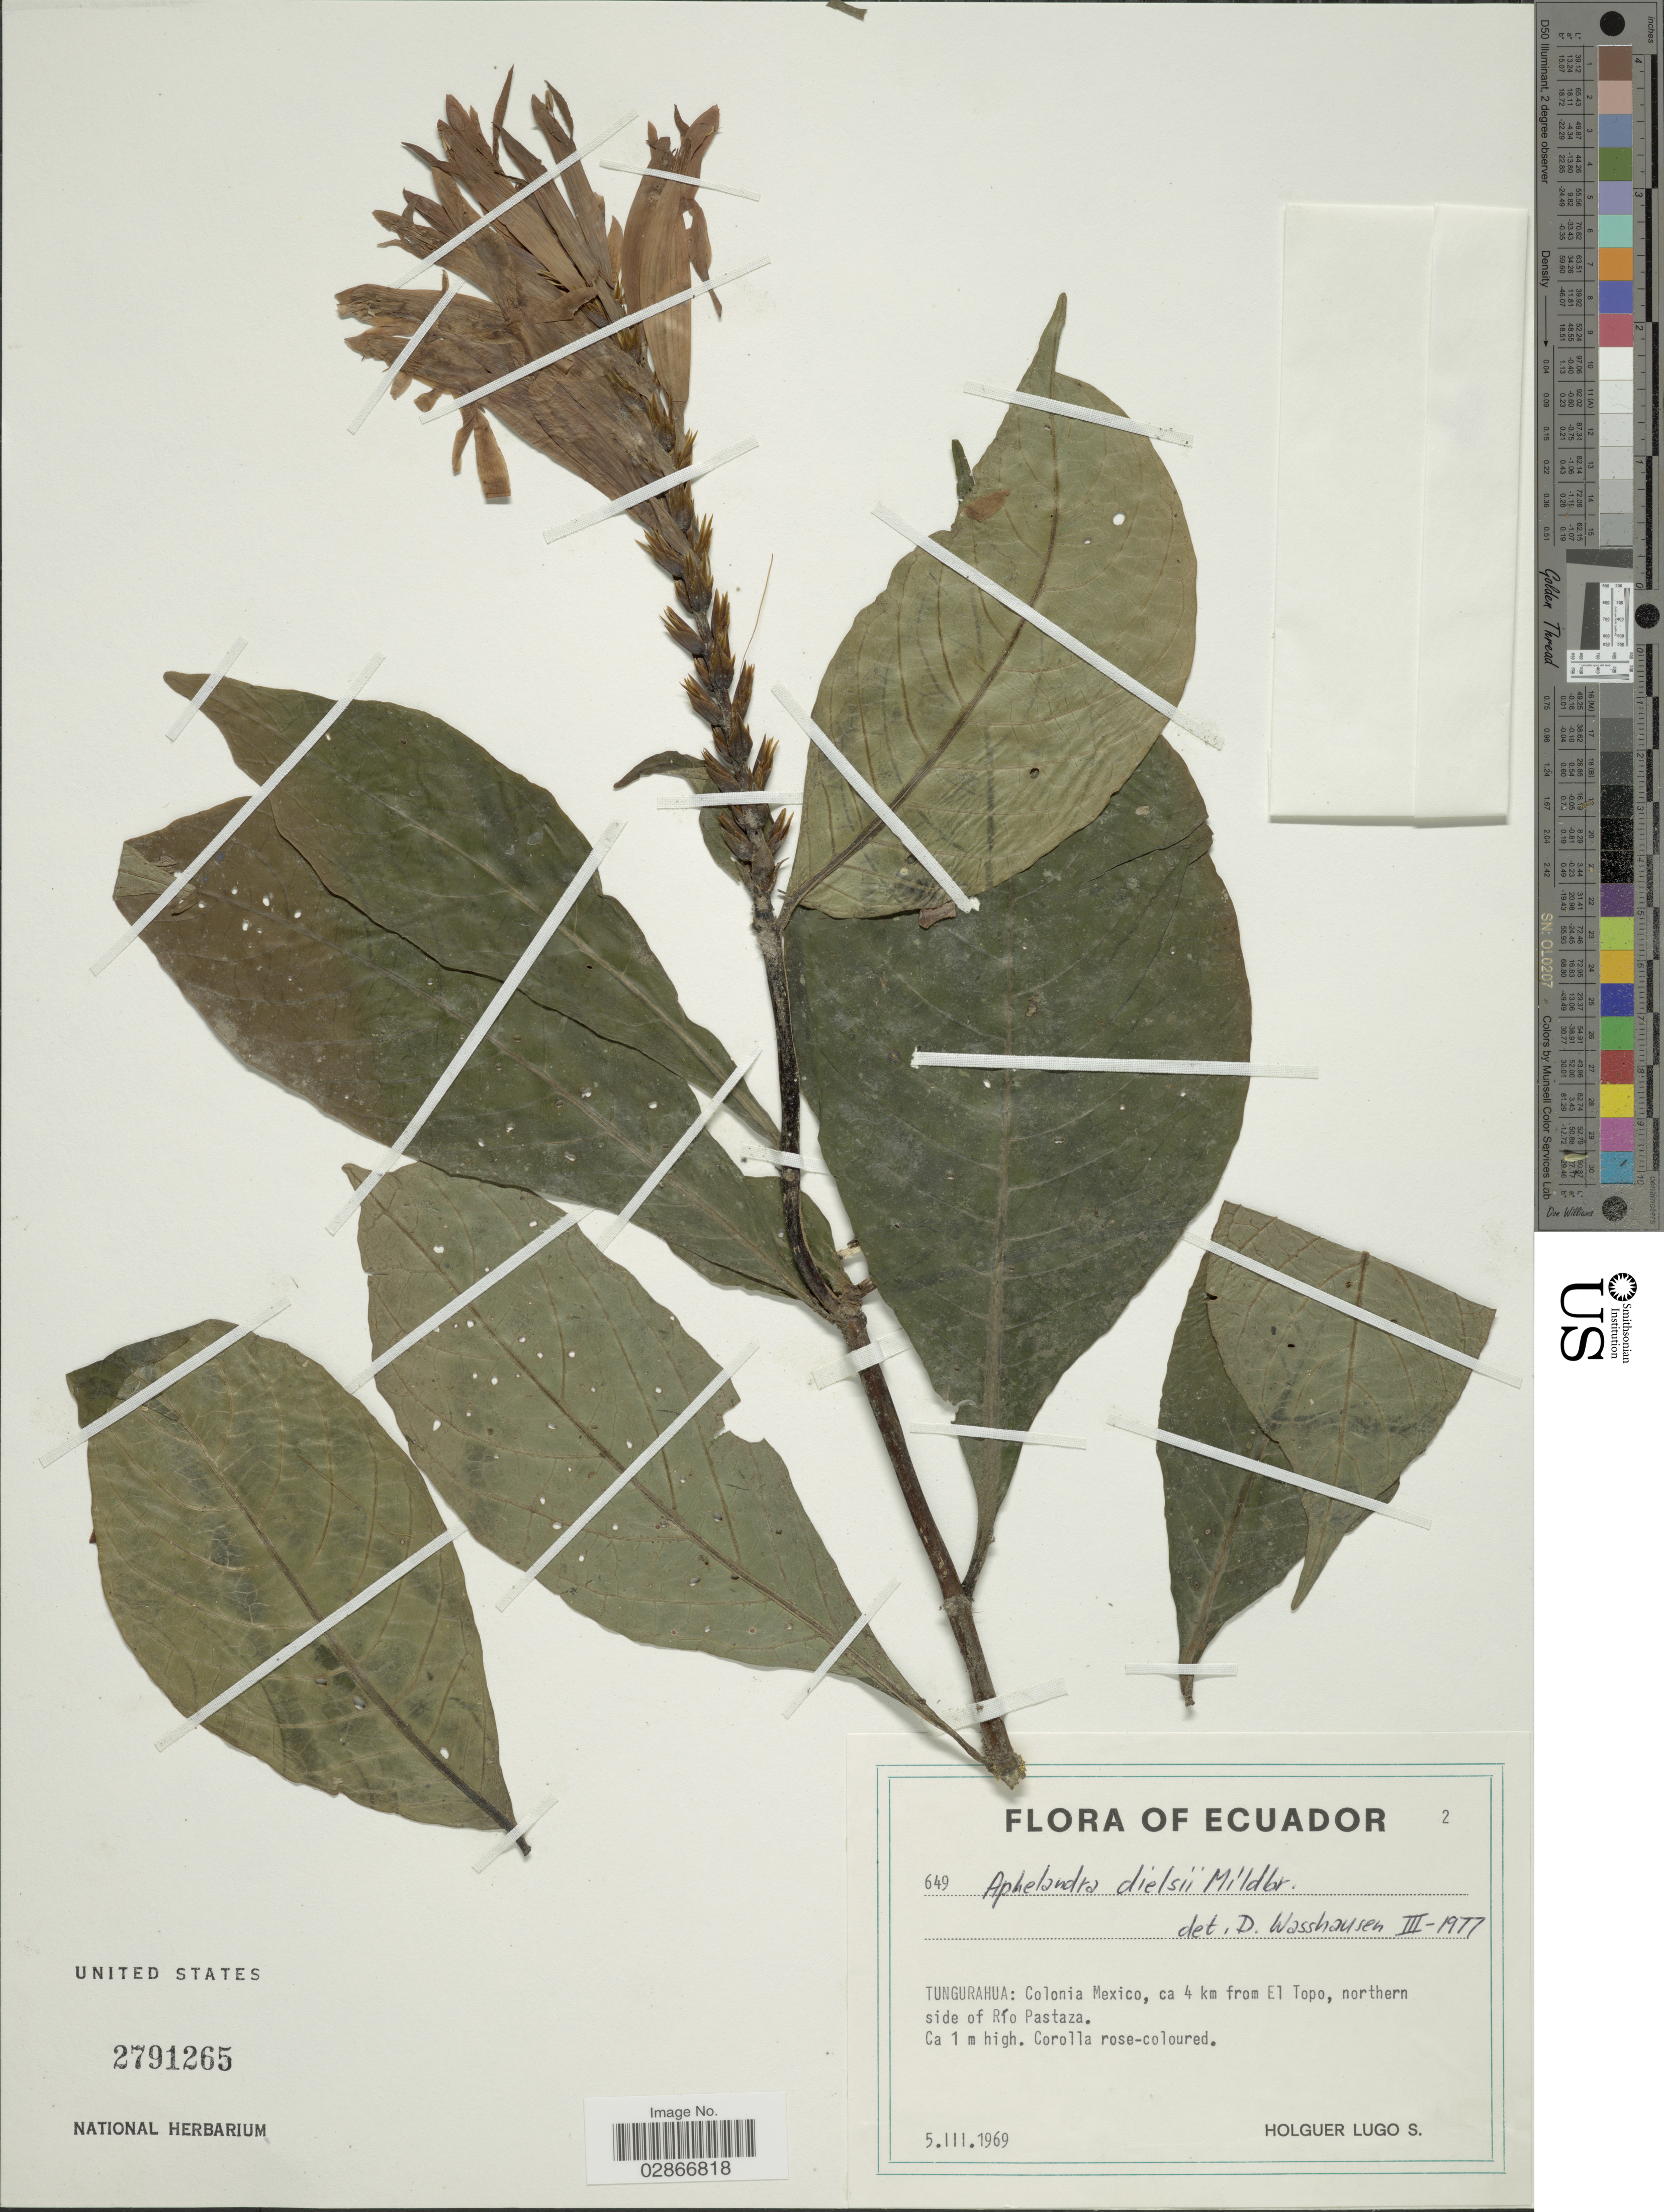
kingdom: Plantae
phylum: Tracheophyta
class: Magnoliopsida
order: Lamiales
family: Acanthaceae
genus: Aphelandra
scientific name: Aphelandra dielsii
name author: Mildbr.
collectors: H. Lugo S.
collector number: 649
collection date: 1969-03-05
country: Ecuador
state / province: Tungurahua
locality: Colonia Mexico, ca 4 km from El Topo, northern side of Río Pastaza.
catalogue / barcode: US 2791265